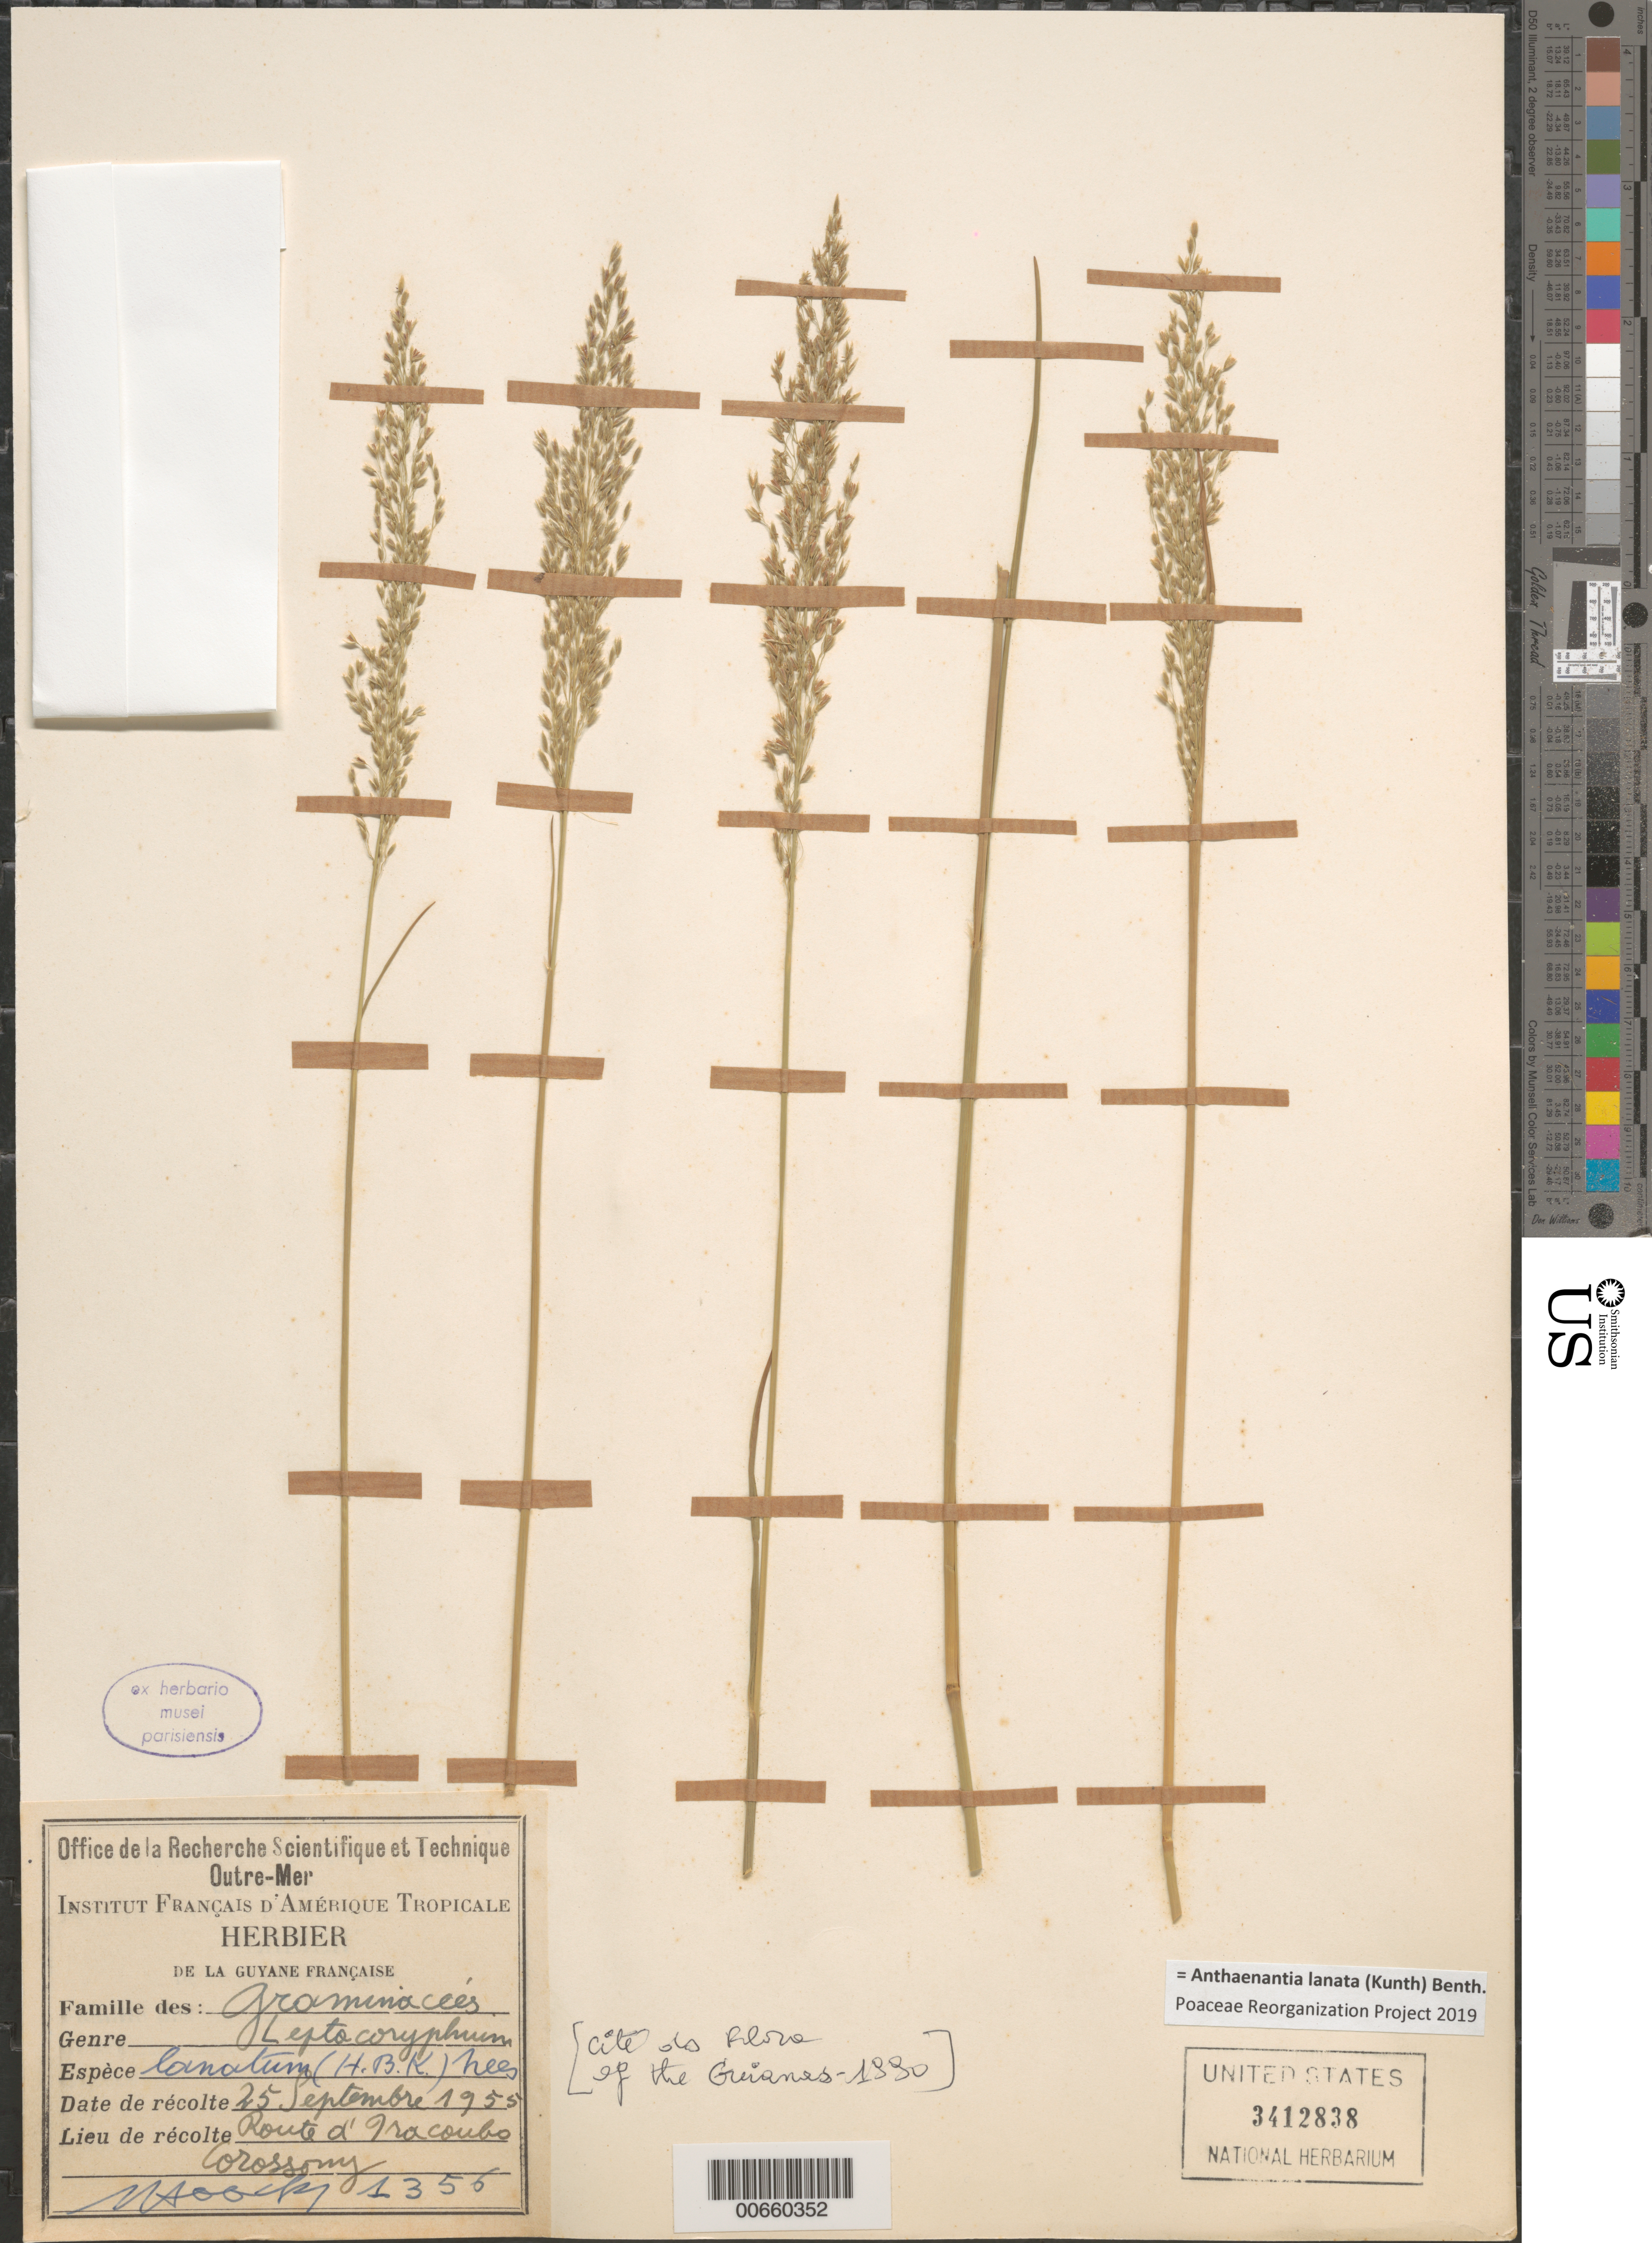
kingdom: Plantae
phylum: Tracheophyta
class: Liliopsida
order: Poales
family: Poaceae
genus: Leptocoryphium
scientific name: Leptocoryphium lanatum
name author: (Kunth) Nees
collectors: J. Hoock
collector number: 1356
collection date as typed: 25-Sep-55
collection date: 1955-09-25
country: French Guiana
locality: Route d'Iracoubo Corossony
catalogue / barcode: US 3412838